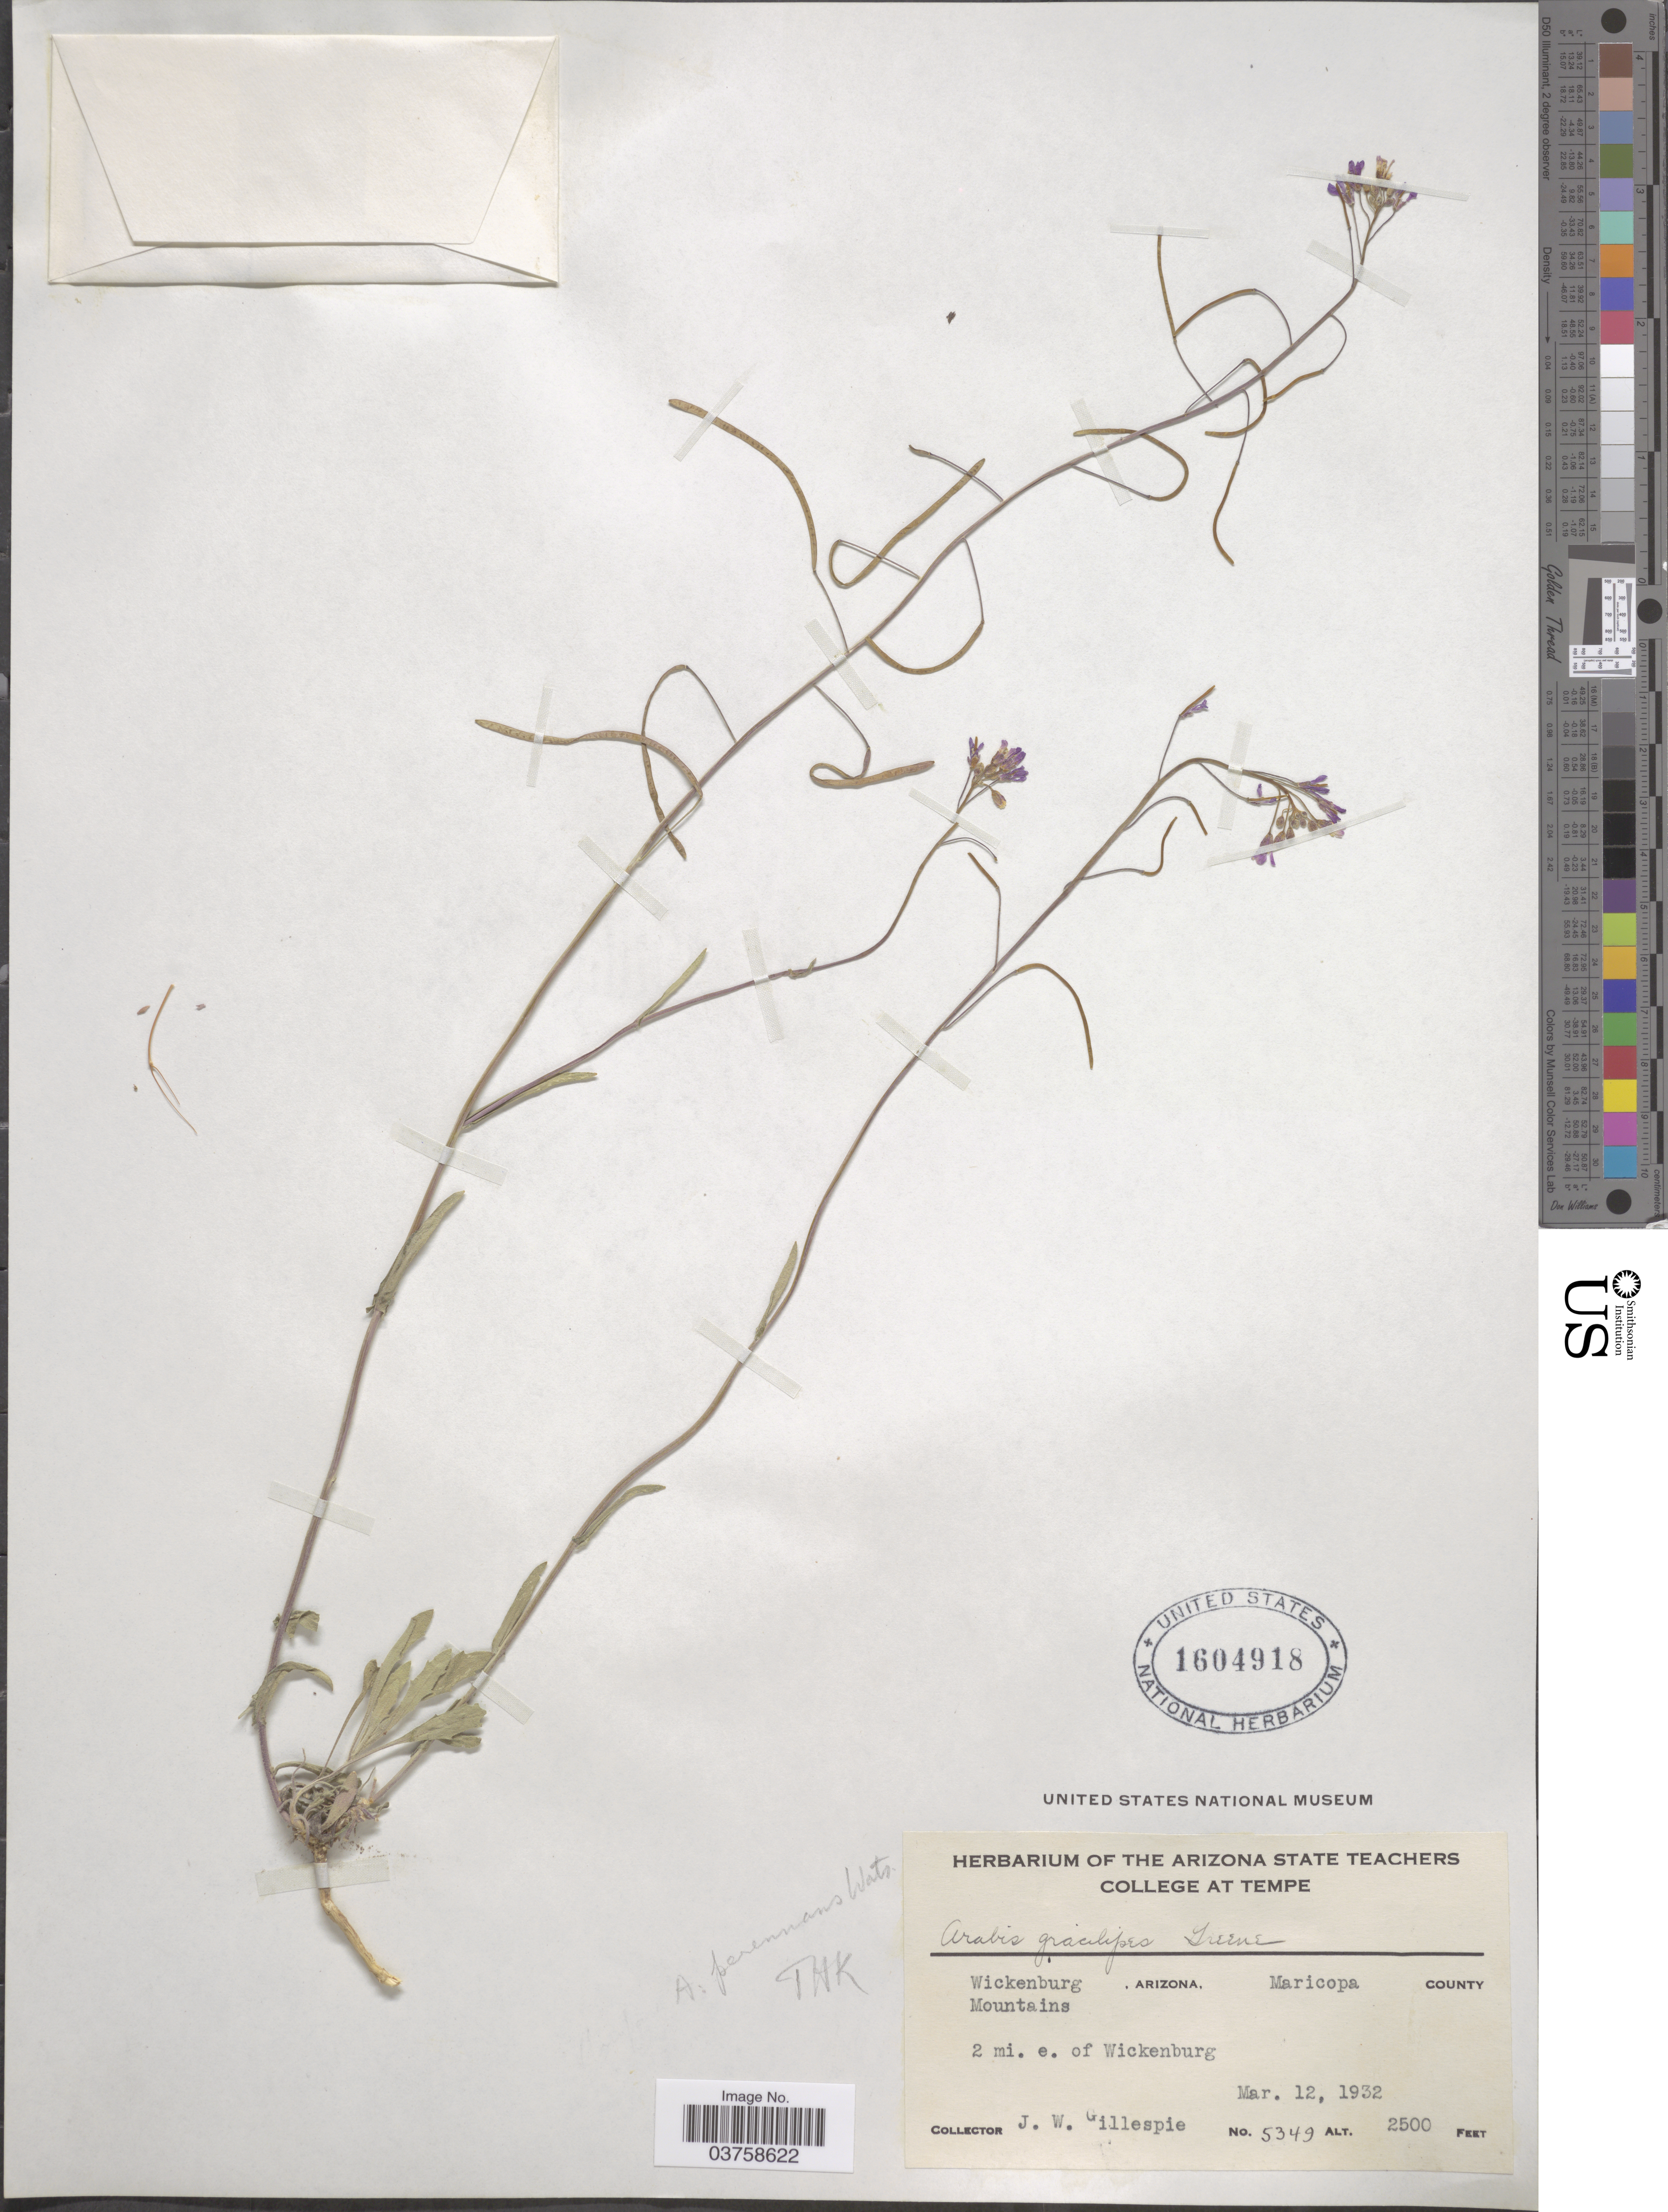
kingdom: Plantae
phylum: Tracheophyta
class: Magnoliopsida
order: Brassicales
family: Brassicaceae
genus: Arabis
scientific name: Arabis perennans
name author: S. Watson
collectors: J. W. Gillespie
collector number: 5349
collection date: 1932-03-12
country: United States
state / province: Arizona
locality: Wickenburg Mountains. Maricopa County. 2 mi. e. of Wickenburg.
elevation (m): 762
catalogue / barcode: US 1604918